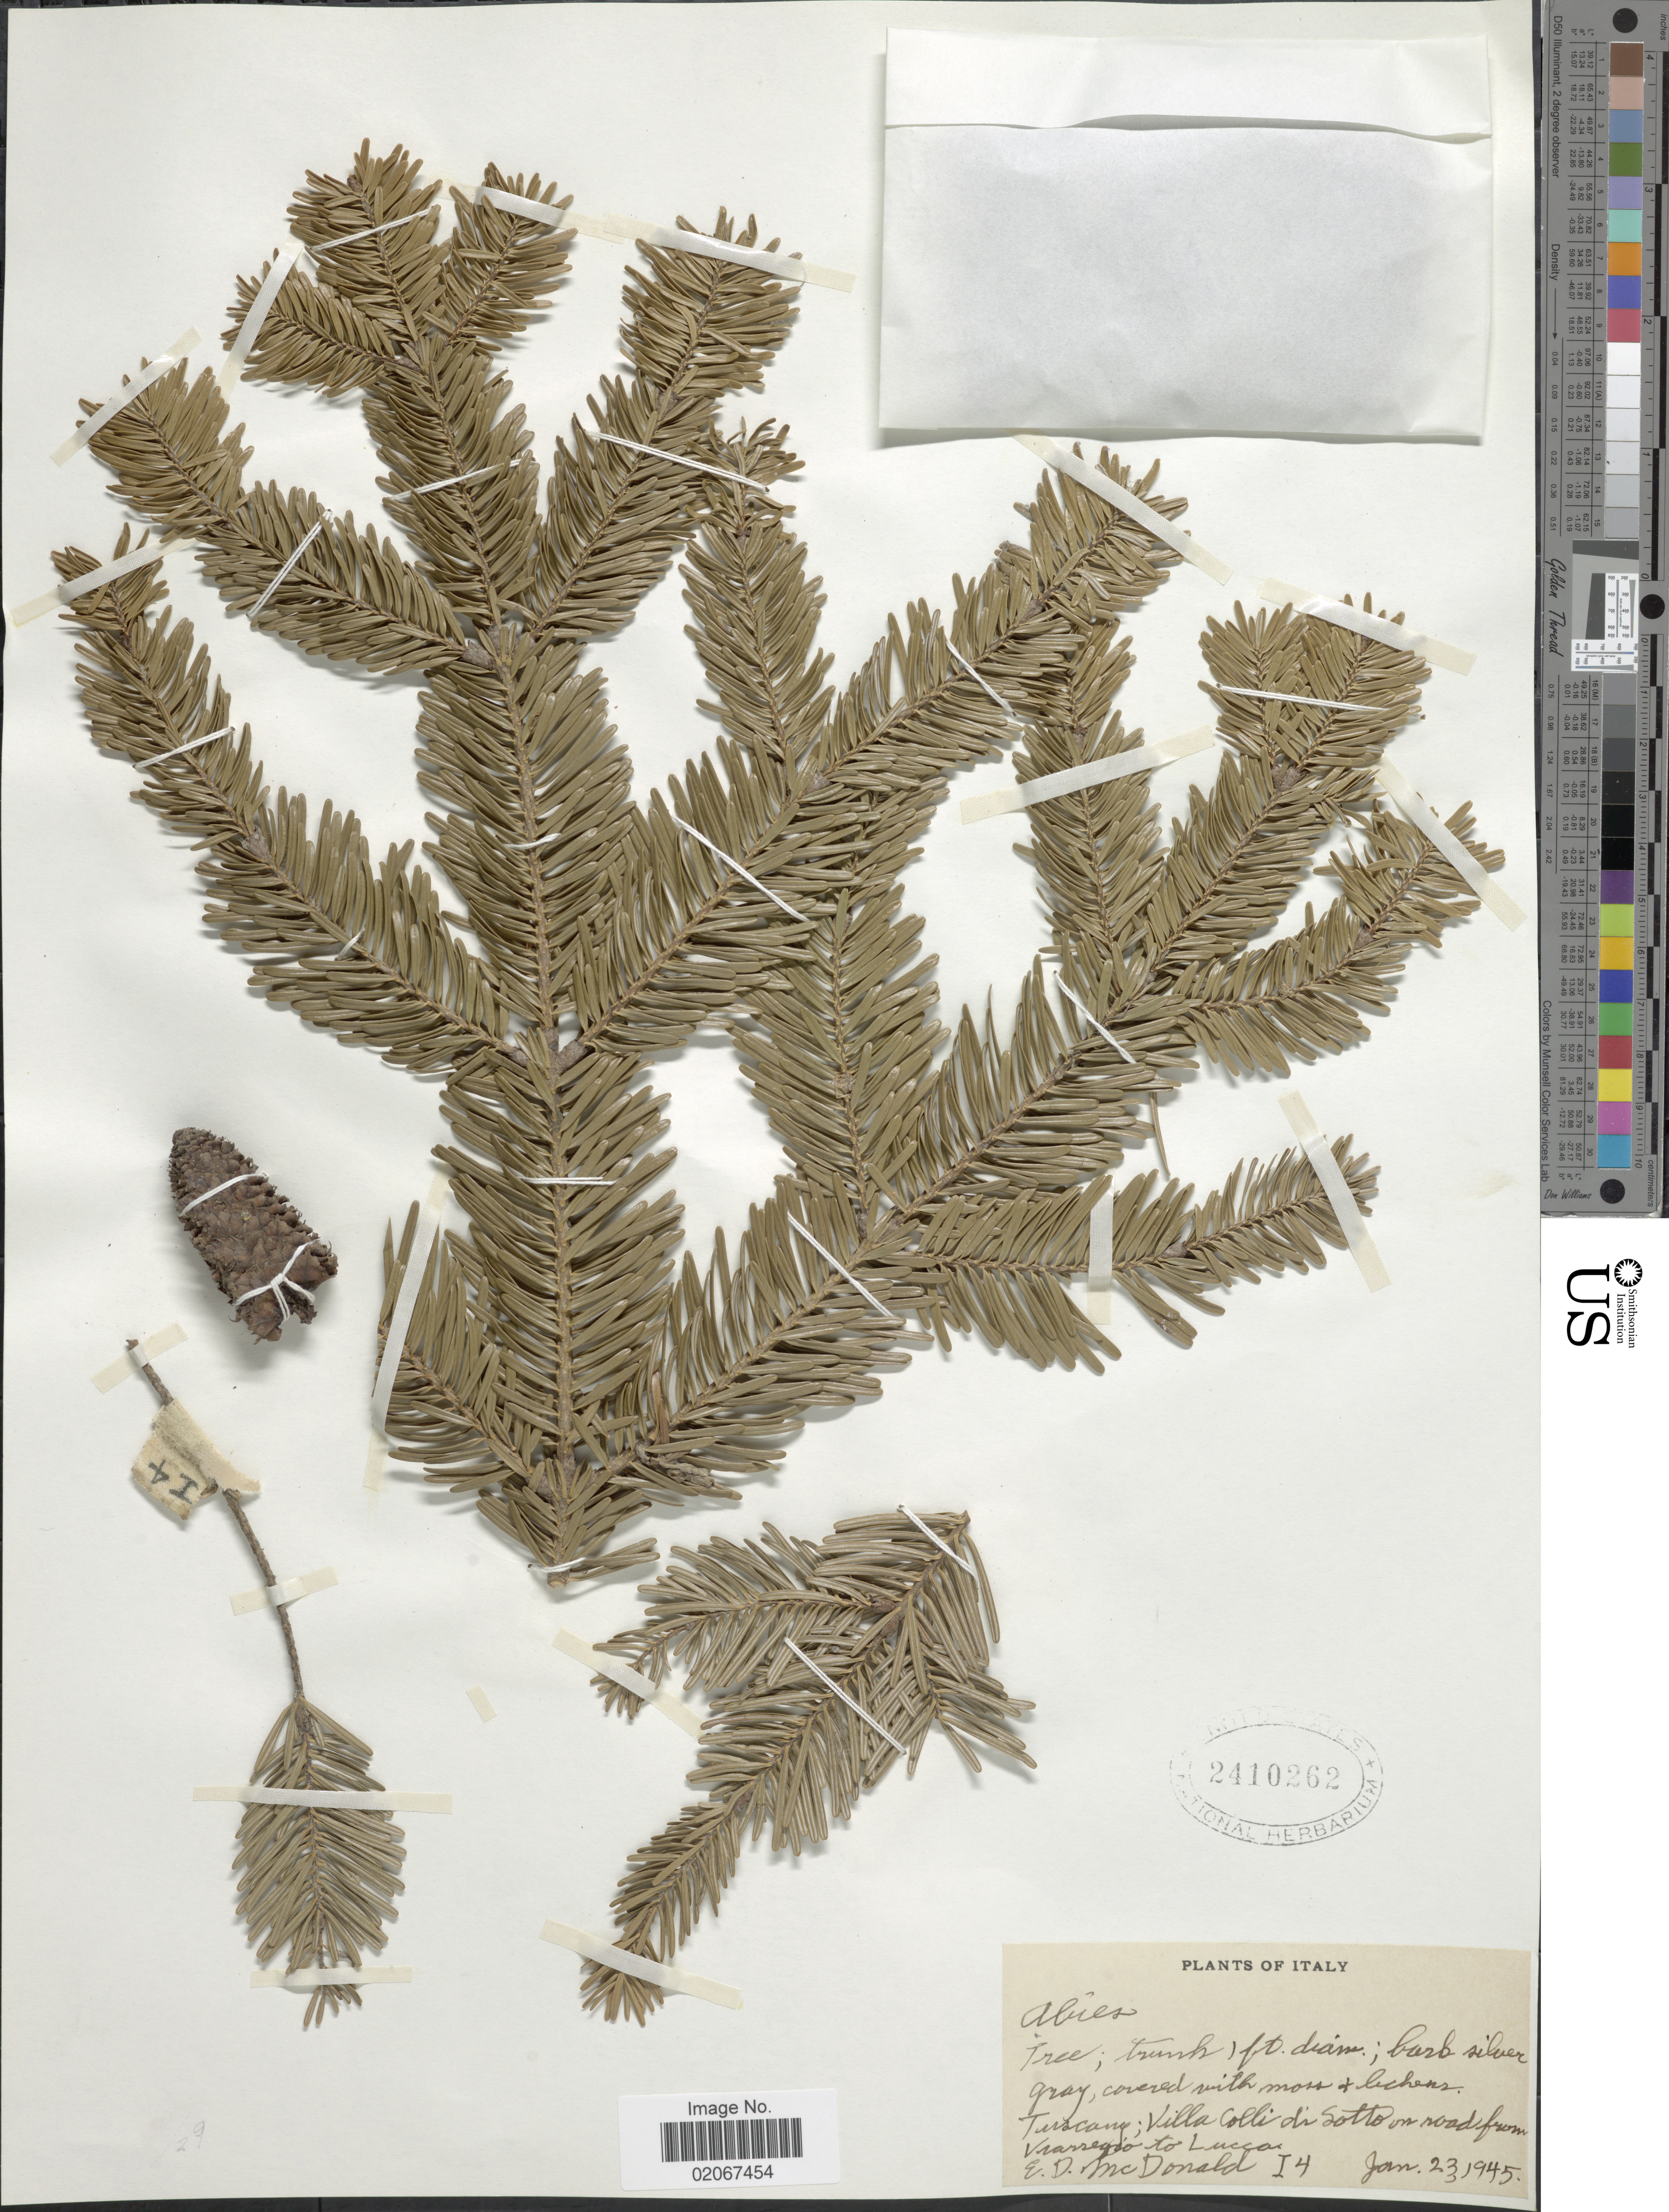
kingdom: Plantae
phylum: Tracheophyta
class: Pinopsida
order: Pinales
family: Pinaceae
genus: Abies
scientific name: Abies sp.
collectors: E. D. McDonald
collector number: I4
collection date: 1945-01-23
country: Italy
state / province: Tuscany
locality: Tuscany; Villa Colli di Sotto on road from Viarregio to Lucca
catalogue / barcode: US 2410262